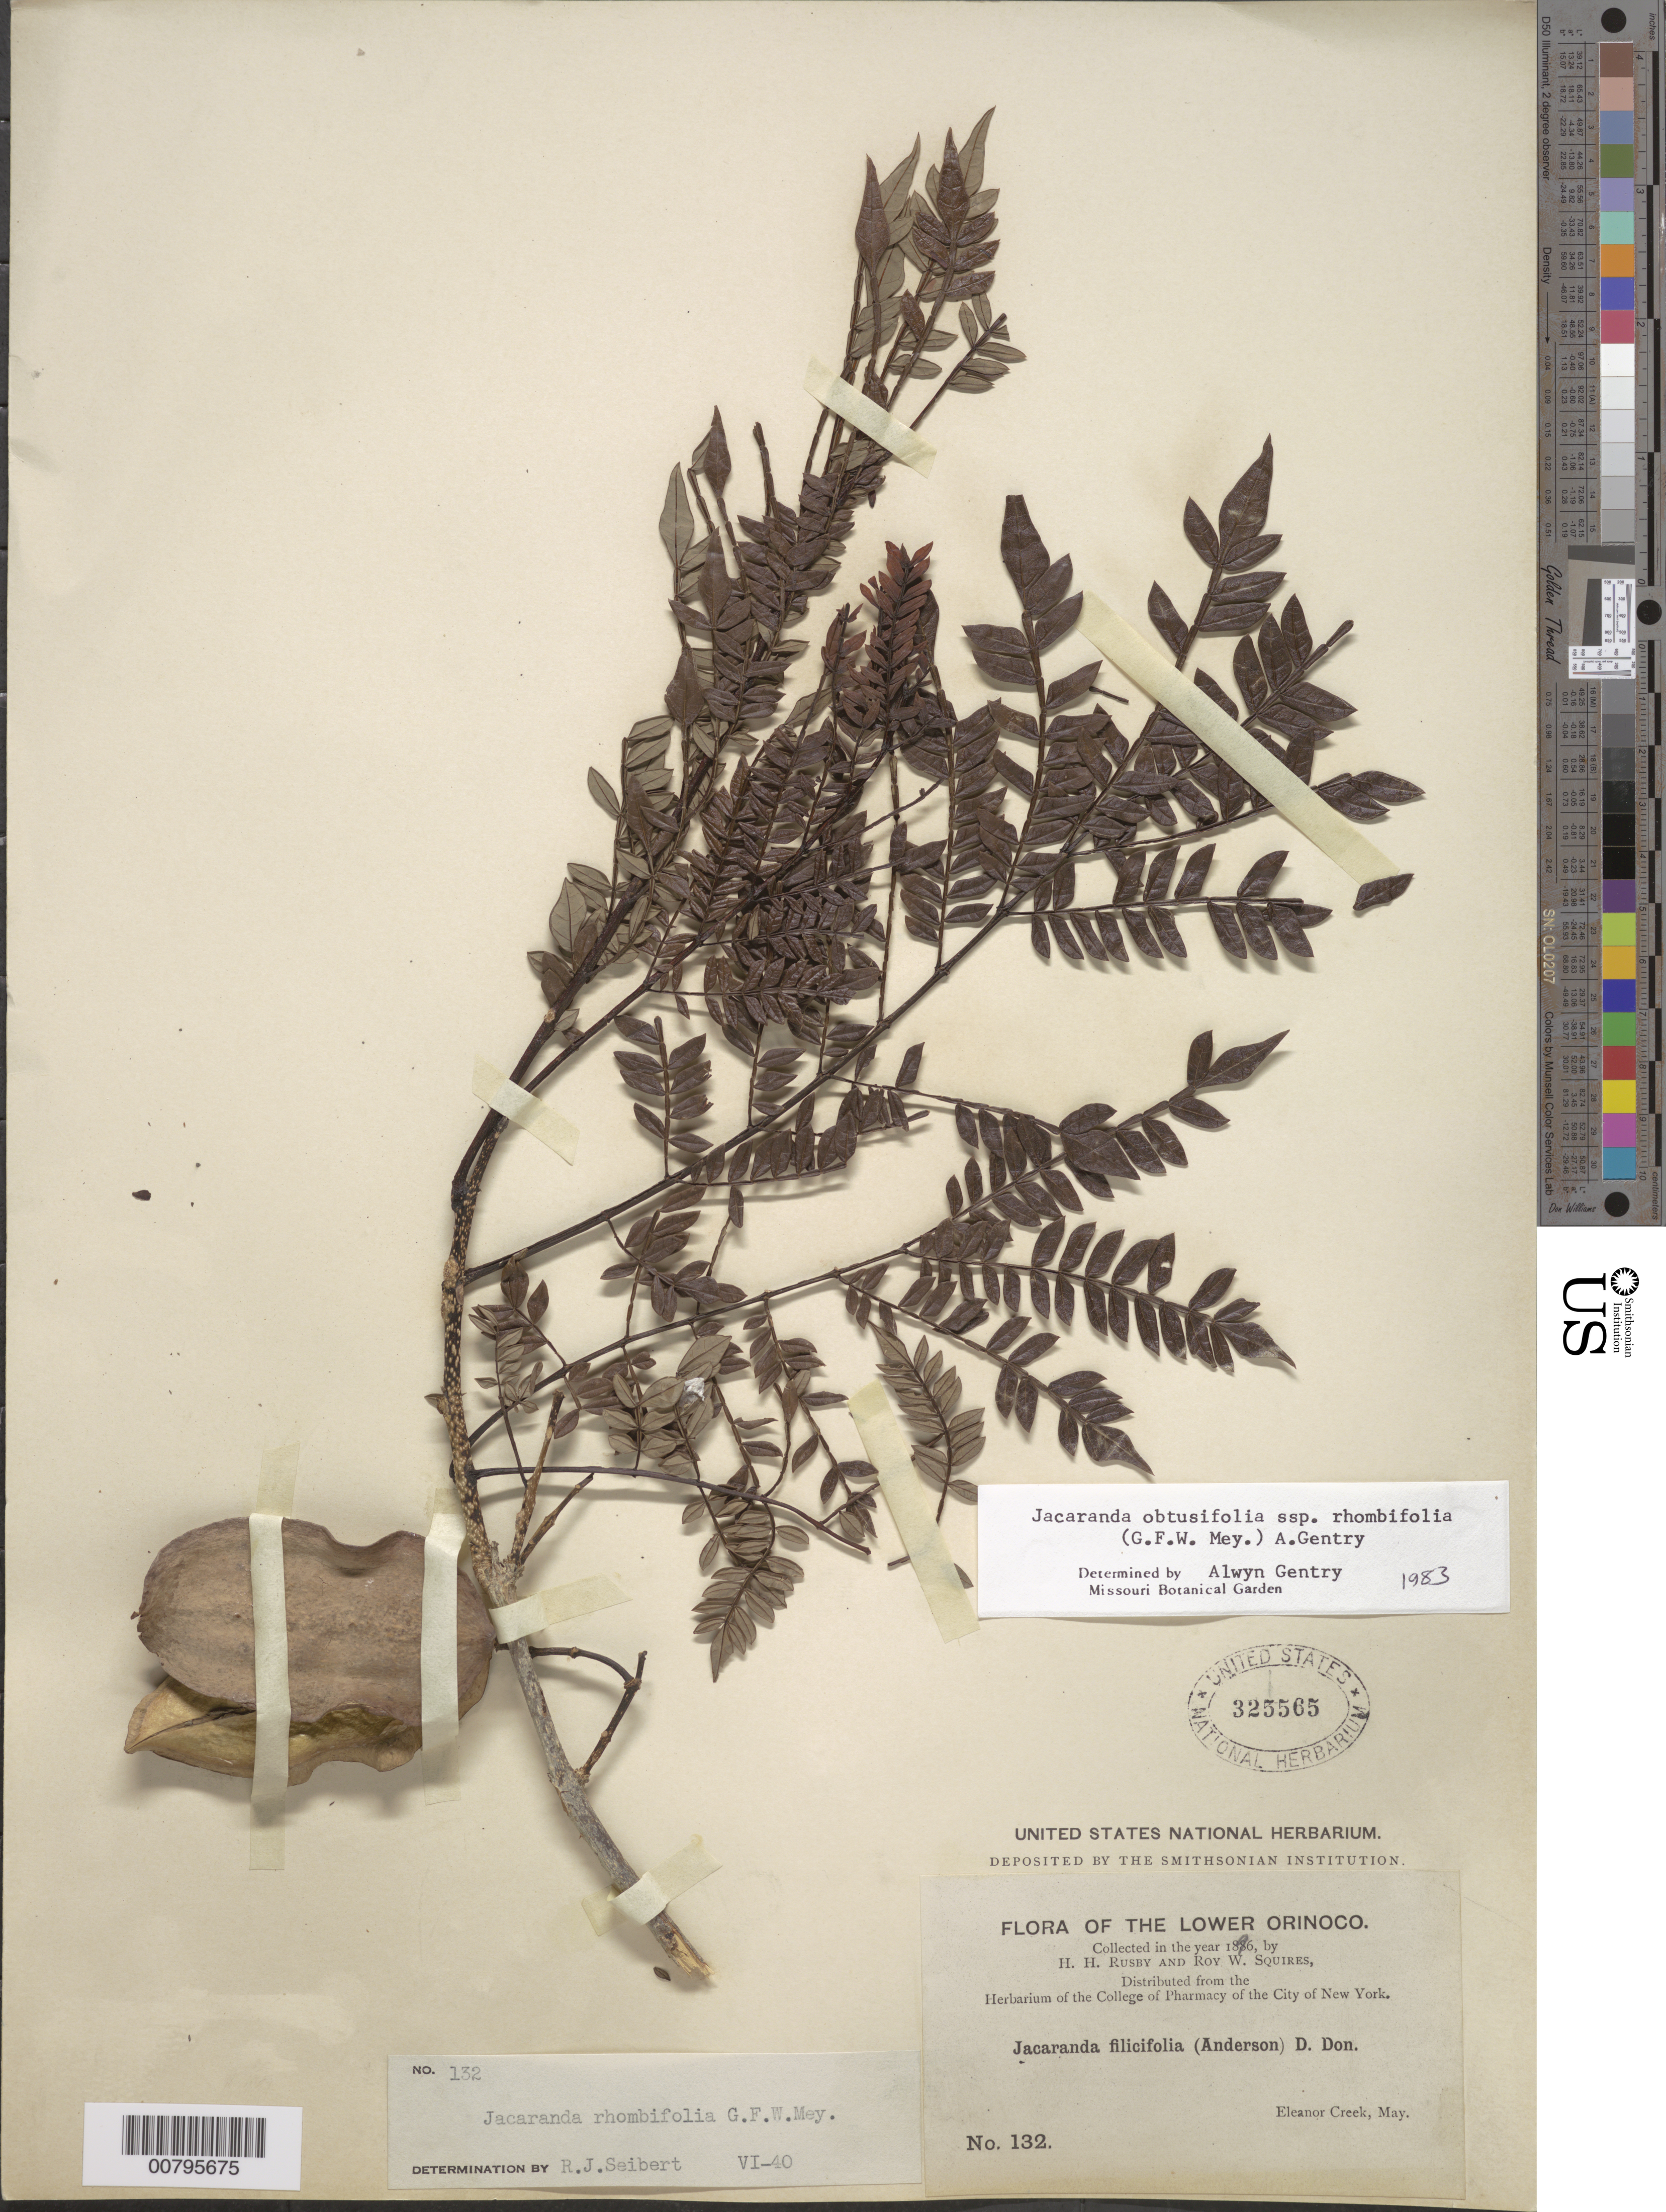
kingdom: Plantae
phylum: Tracheophyta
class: Magnoliopsida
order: Lamiales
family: Bignoniaceae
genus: Jacaranda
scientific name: Jacaranda obtusifolia subsp. rhombifolia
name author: (G. Mey.) A.H. Gentry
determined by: Gentry, A. H.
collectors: H. H. Rusby & R. Squires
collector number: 132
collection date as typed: May 1896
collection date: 1896-05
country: Venezuela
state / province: Delta Amacuro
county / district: Antonio Díaz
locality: Lower Orinoco, Eleanor Creek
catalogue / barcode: US 325565